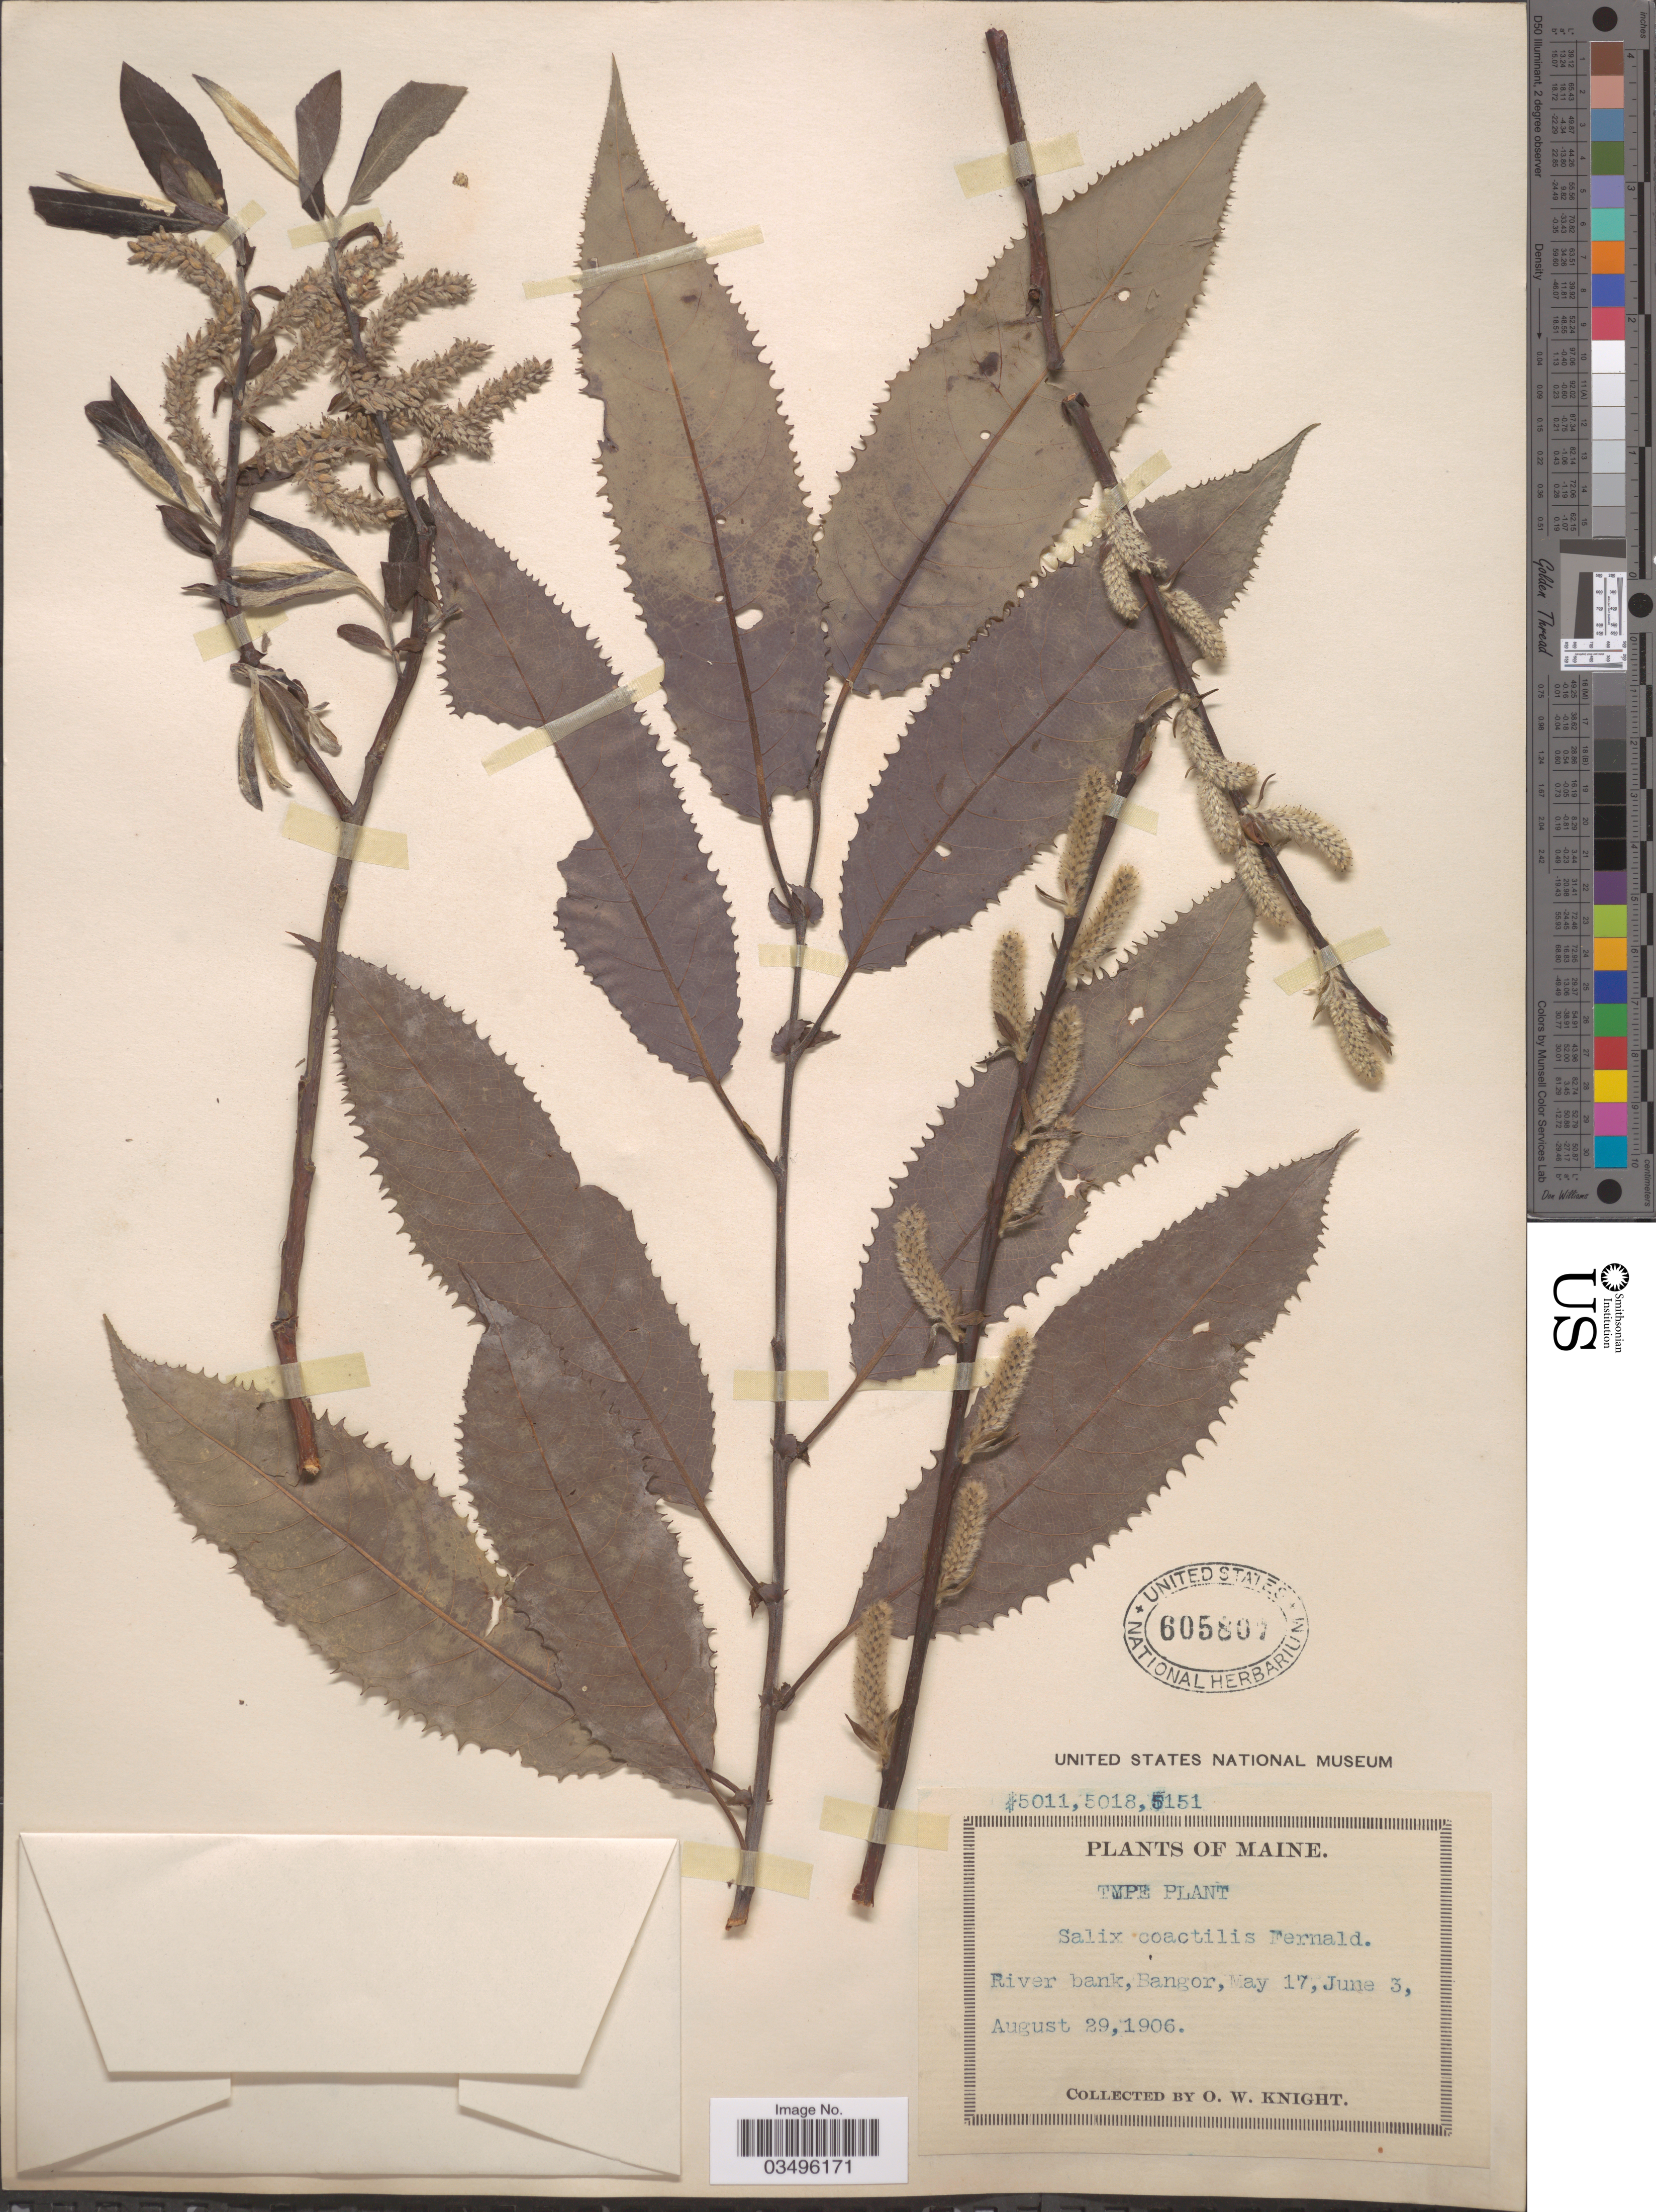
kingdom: Plantae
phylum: Tracheophyta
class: Magnoliopsida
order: Malpighiales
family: Salicaceae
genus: Salix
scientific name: Salix coactilis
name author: Fernald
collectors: O. Knight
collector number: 5011/5018/5151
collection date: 1906-05-17/1906-08-29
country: United States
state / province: Maine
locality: River bank, Bangor.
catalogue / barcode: US 605807